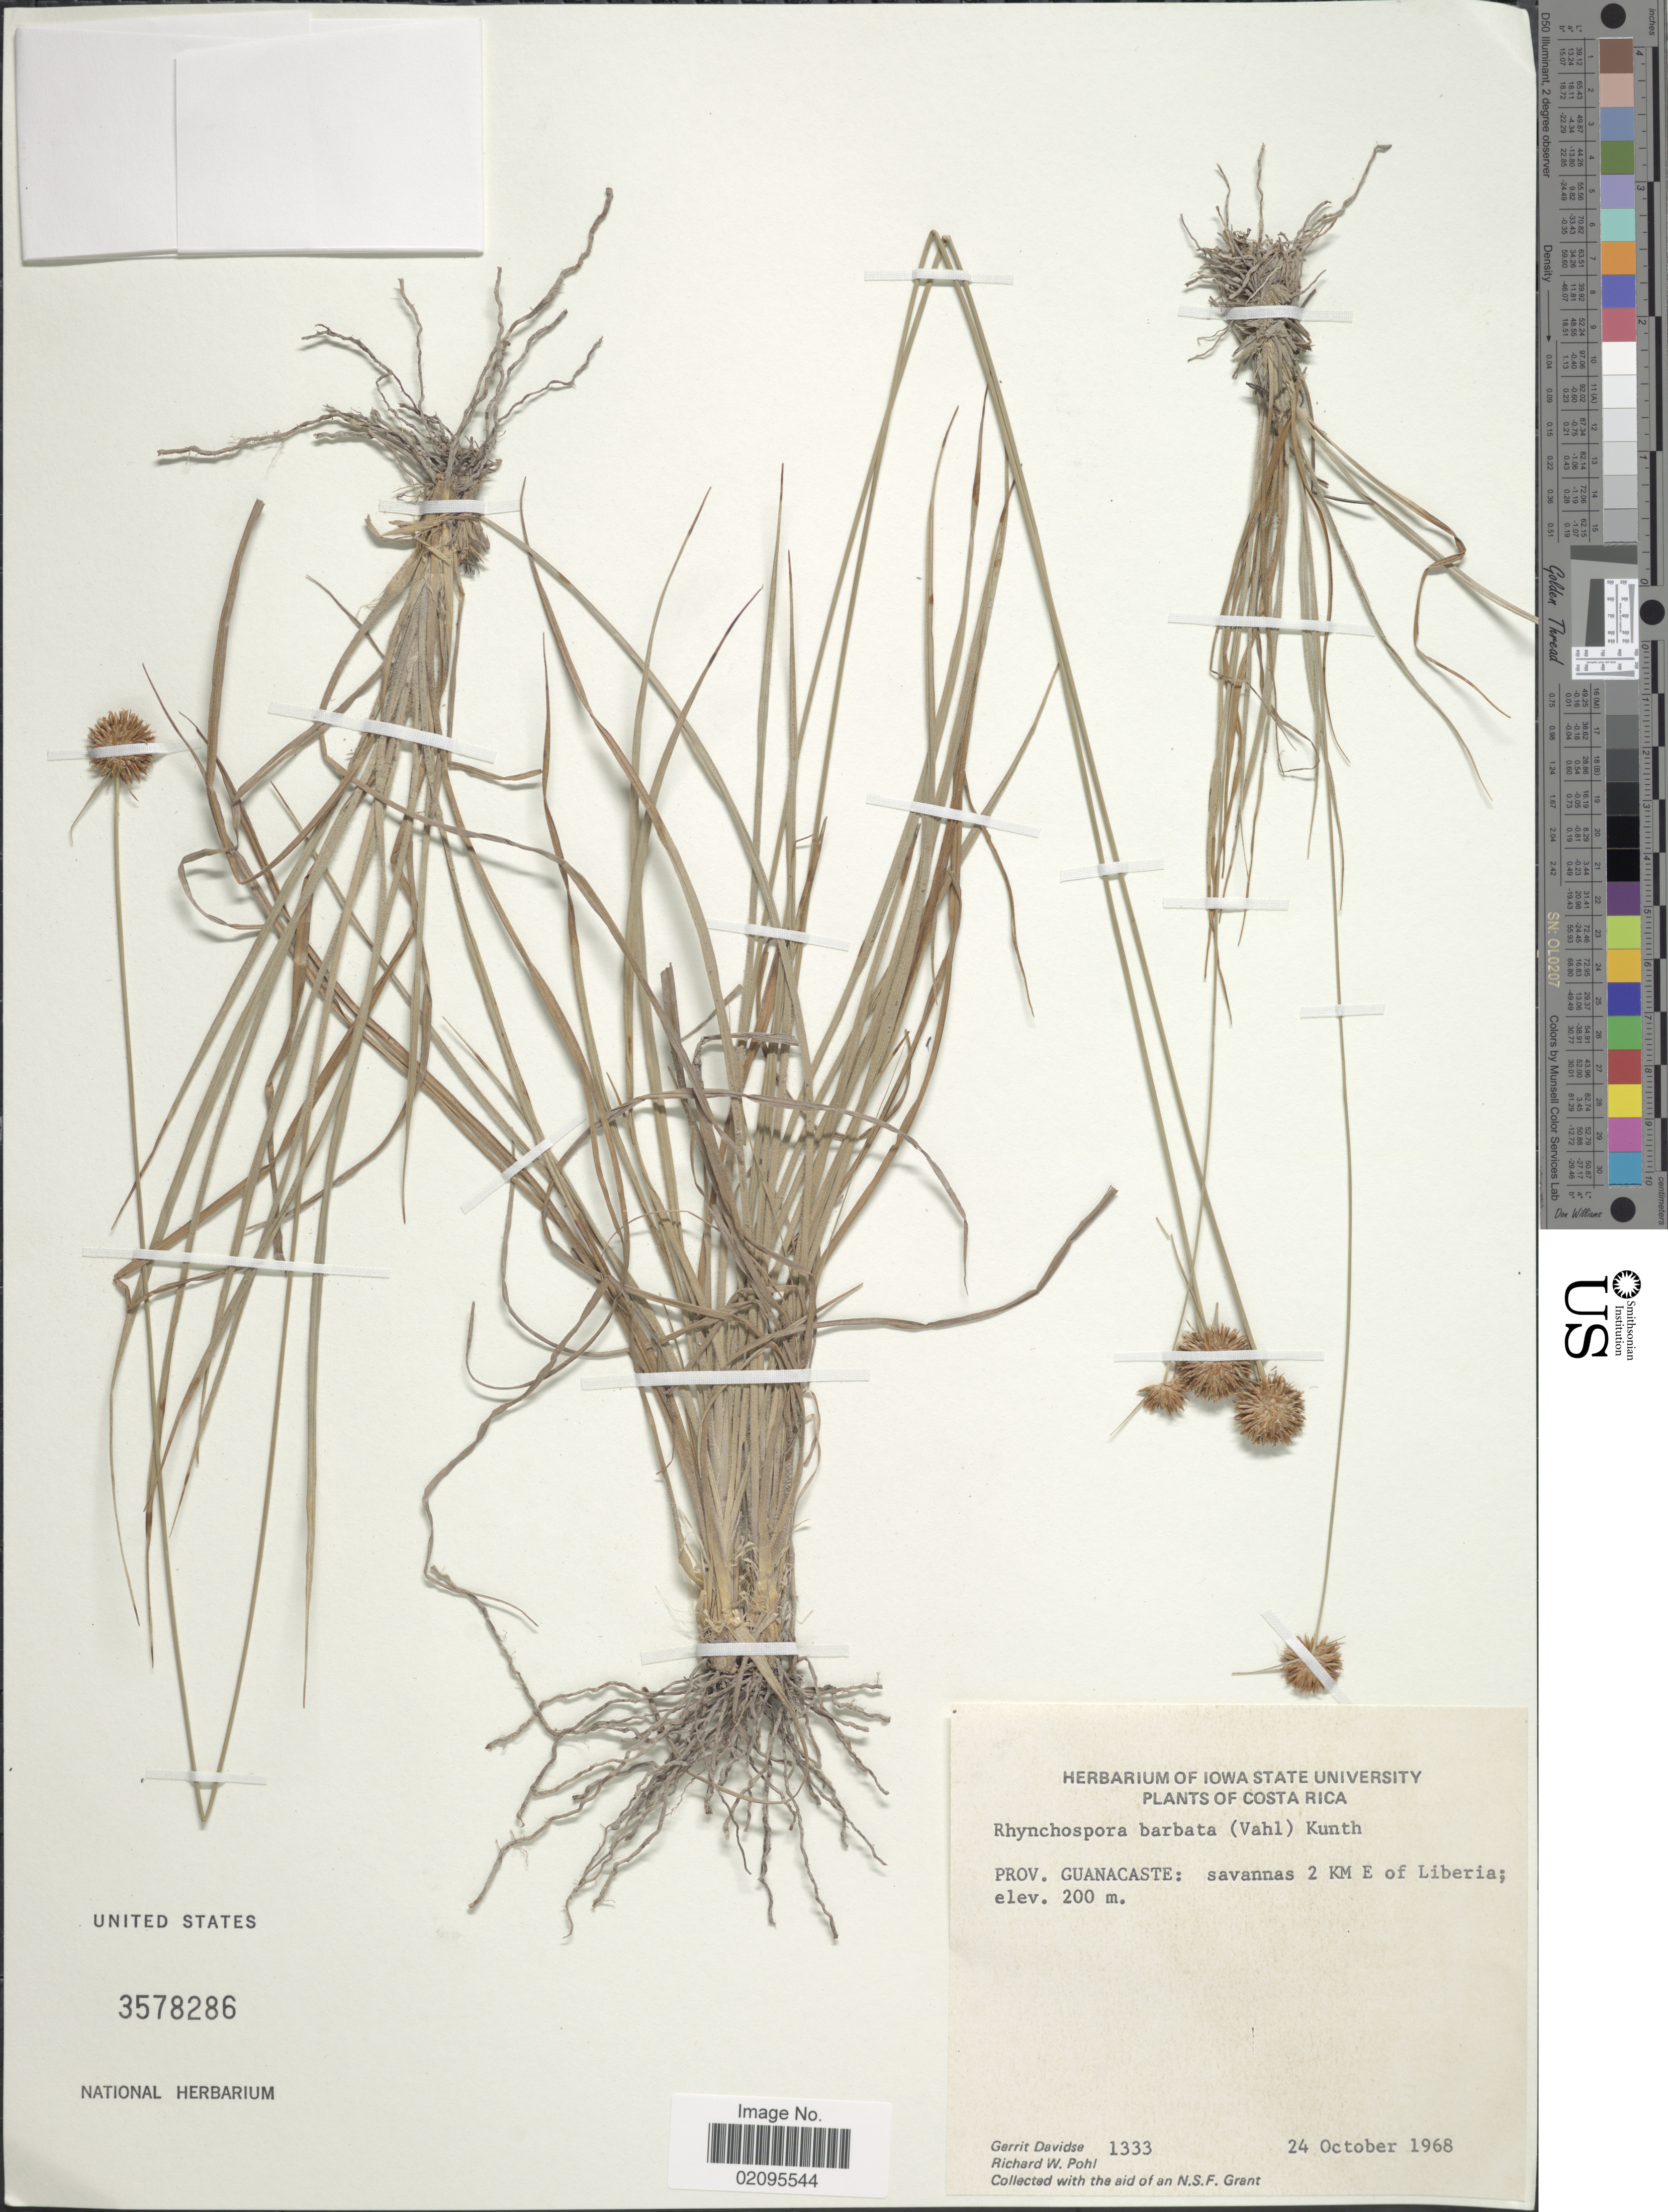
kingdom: Plantae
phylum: Tracheophyta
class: Liliopsida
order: Poales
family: Cyperaceae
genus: Rhynchospora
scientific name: Rhynchospora barbata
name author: (Vahl) Kunth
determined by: Alves, K.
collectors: G. Davidse & R. W. Pohl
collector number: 1333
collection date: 1968-10-24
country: Costa Rica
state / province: Guanacaste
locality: Savannas 2 KM E of Liberia.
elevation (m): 200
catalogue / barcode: US 3578286